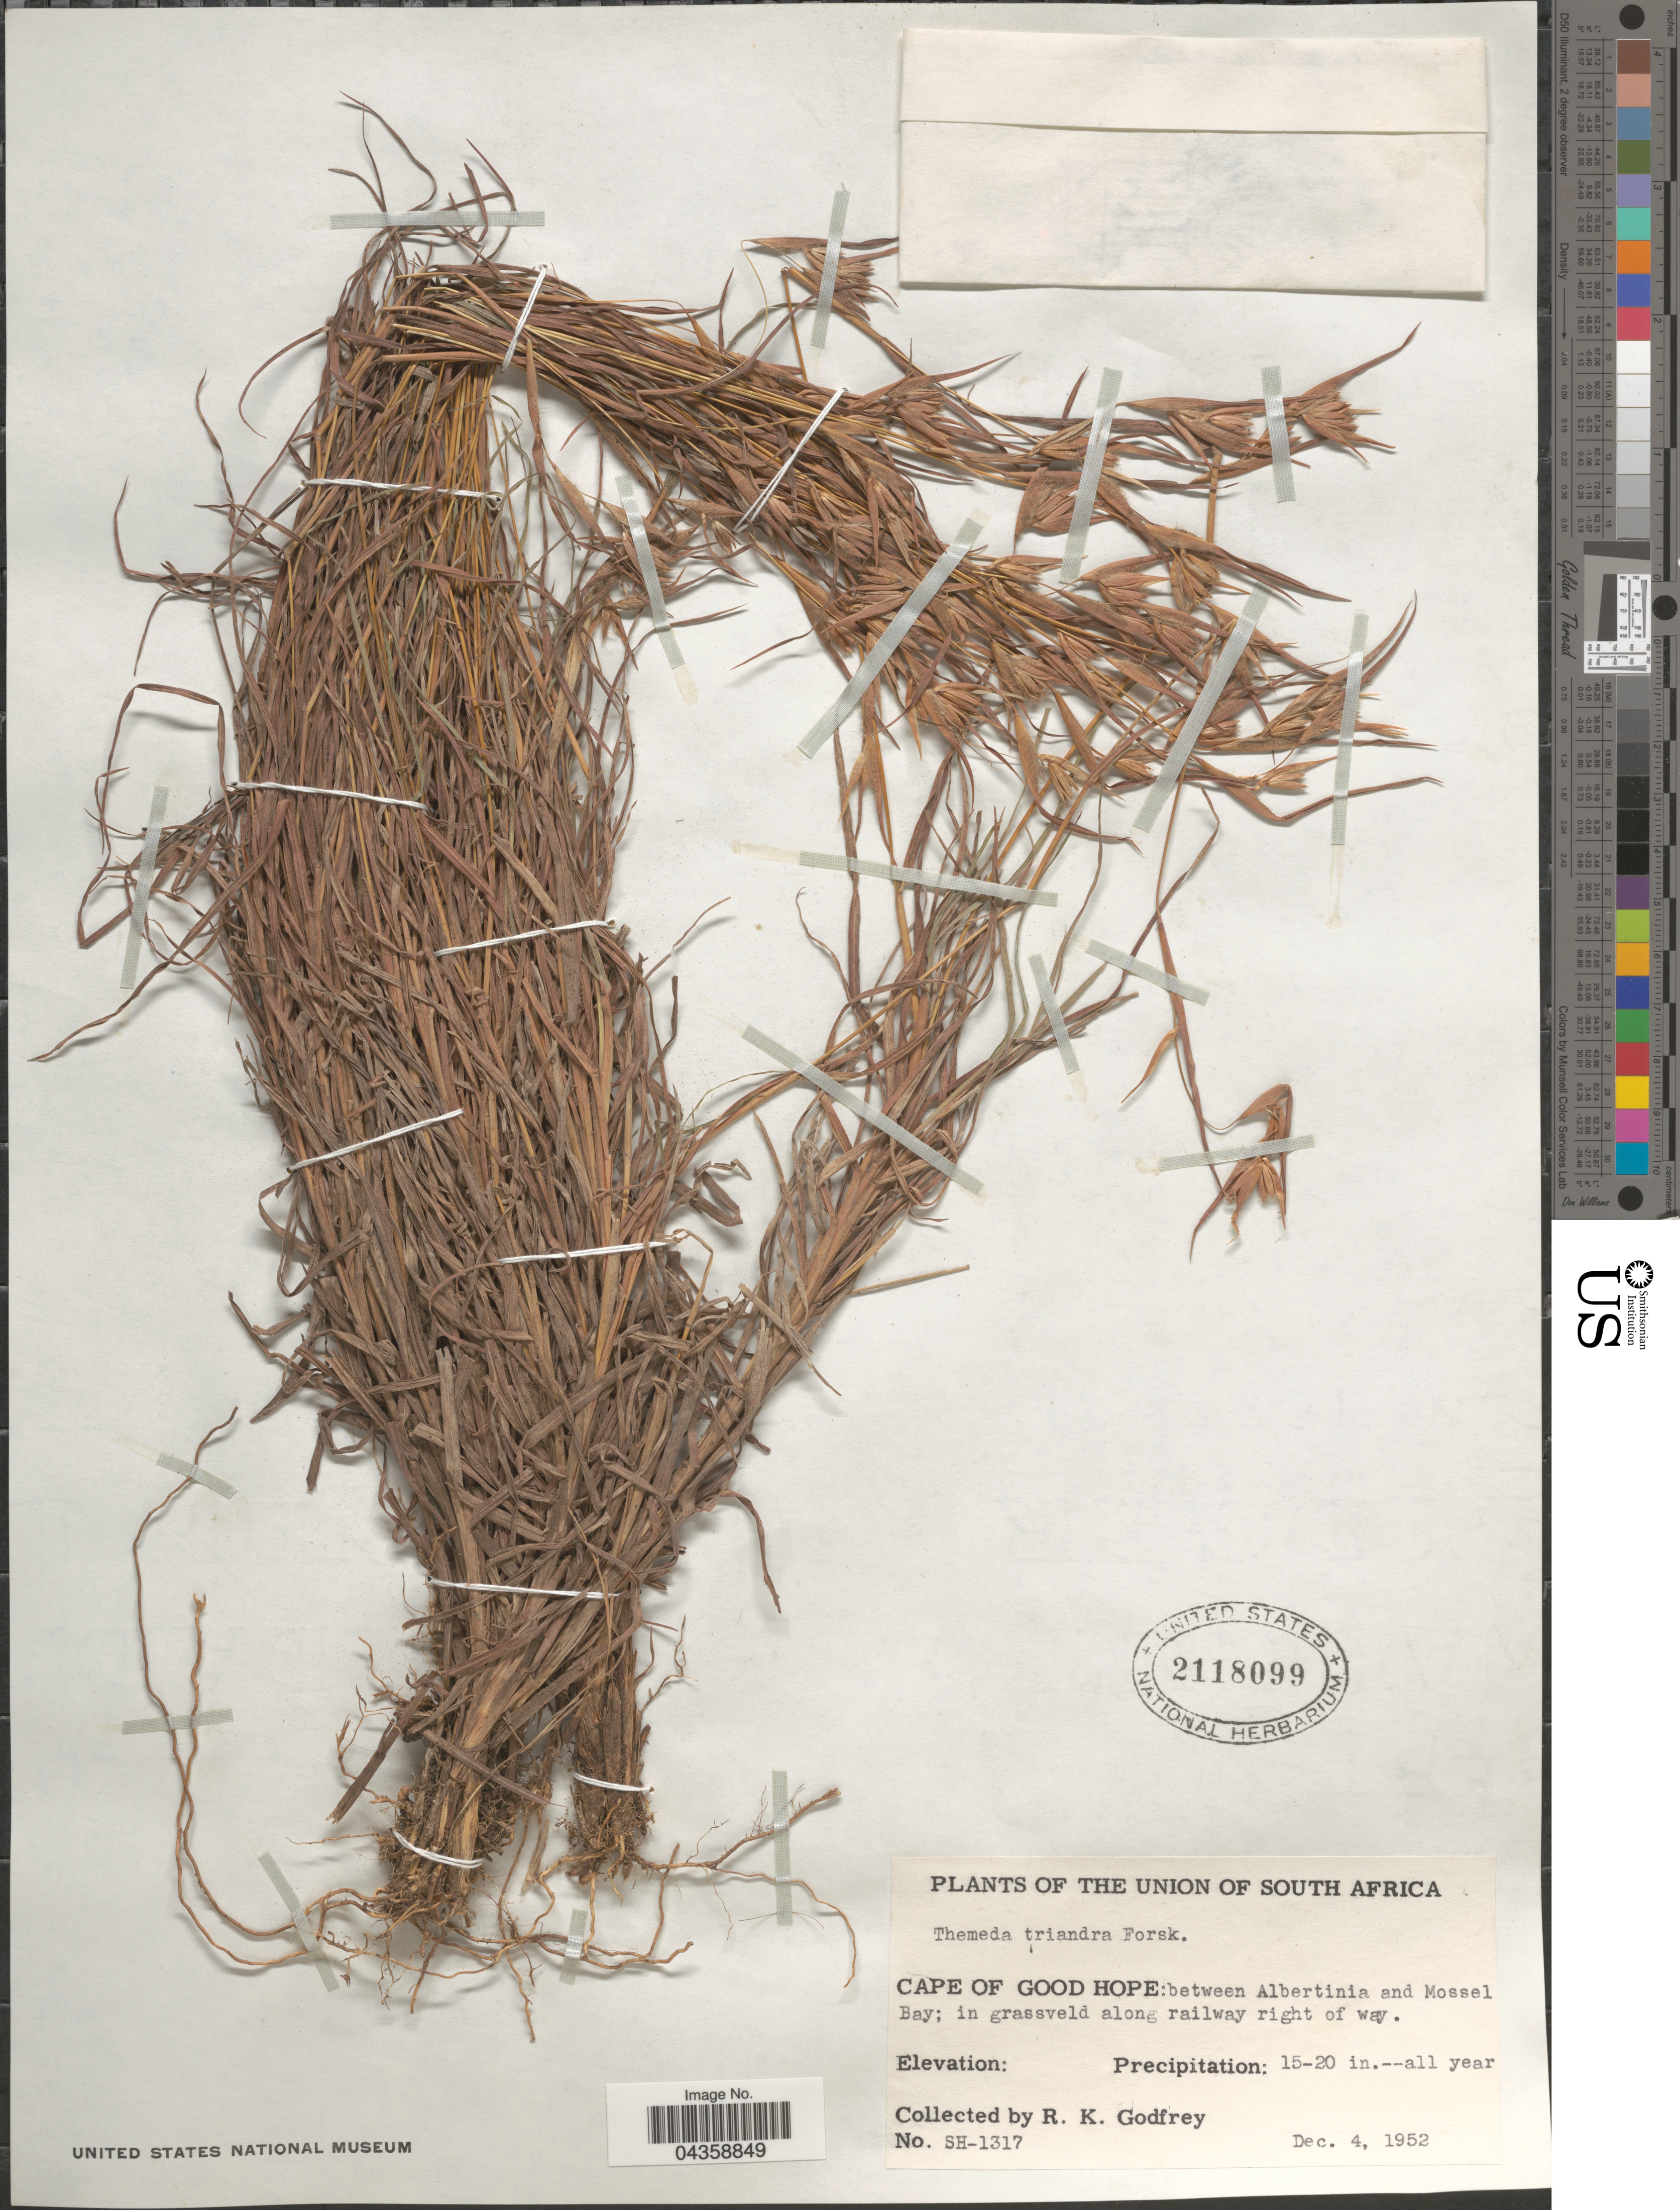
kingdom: Plantae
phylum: Tracheophyta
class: Liliopsida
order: Poales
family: Poaceae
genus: Themeda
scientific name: Themeda triandra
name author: Forssk.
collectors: R. K. Godfrey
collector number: SH-1317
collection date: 1952-12-04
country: South Africa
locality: The Union of South Africa. Cape of Good Hope: between Albertinia and Mossel Bay; in grassveld along railway right of way.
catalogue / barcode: US 2118099